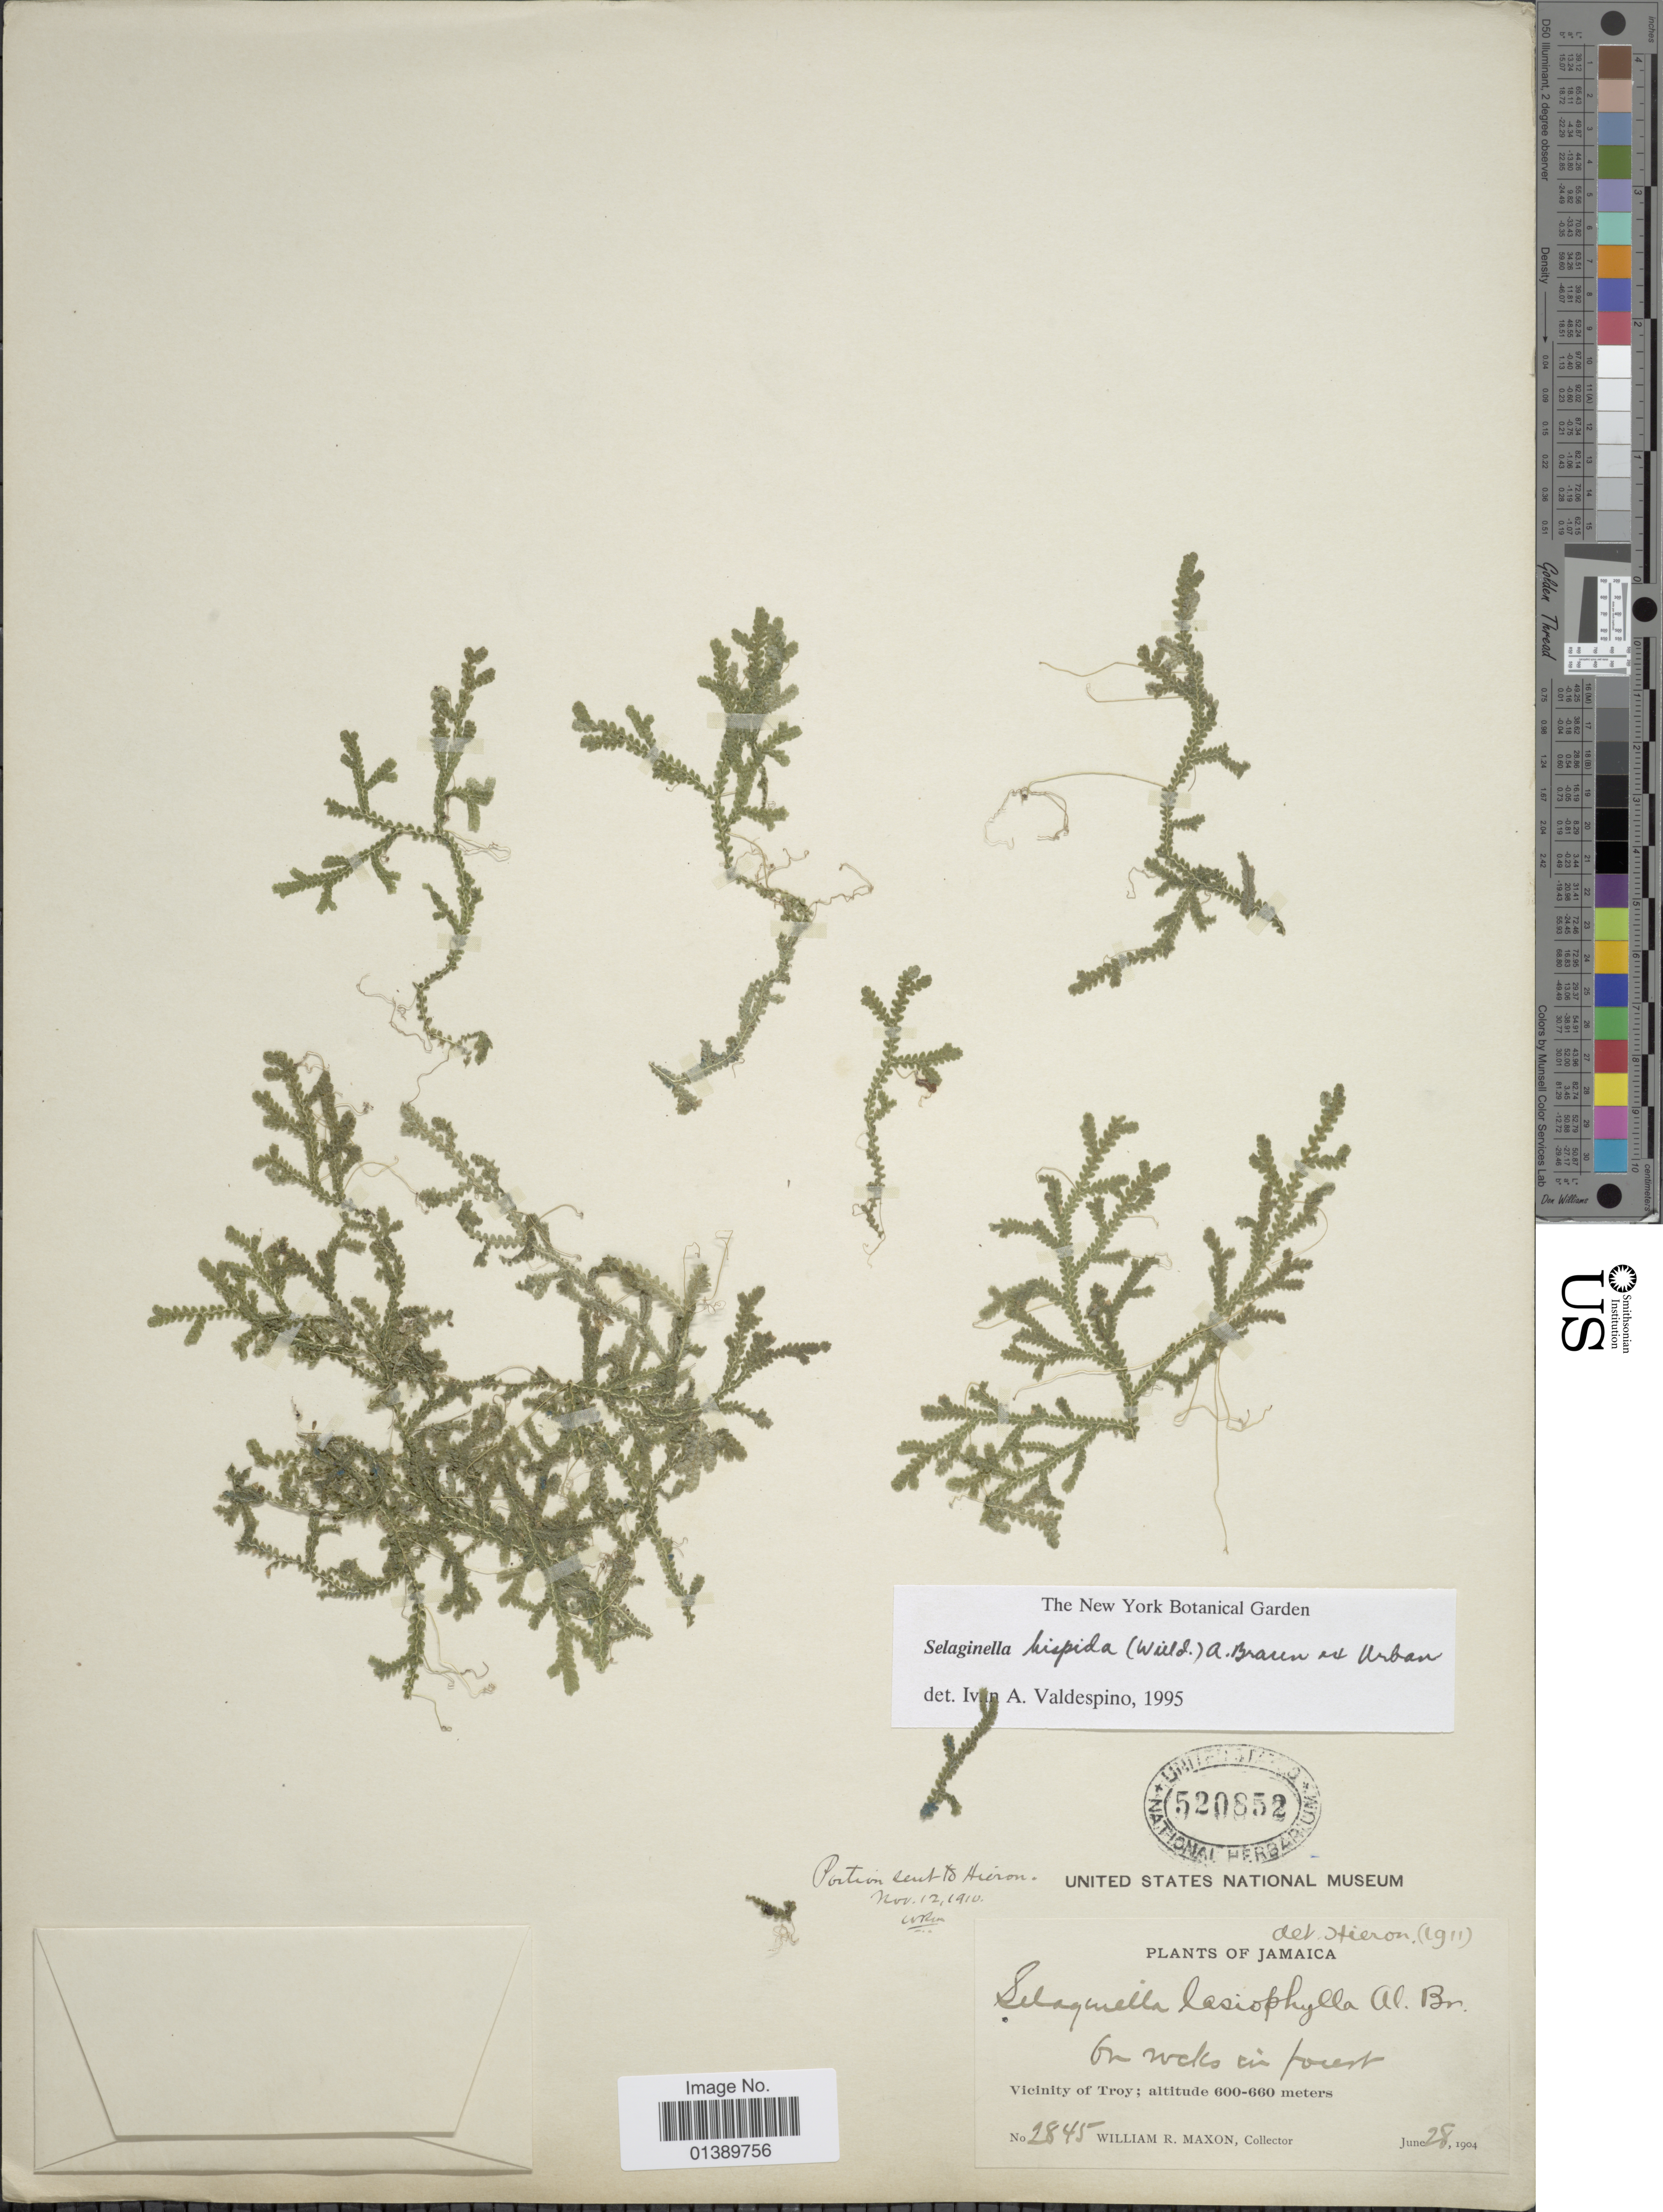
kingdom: Plantae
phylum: Tracheophyta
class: Lycopodiopsida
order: Selaginellales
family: Selaginellaceae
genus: Selaginella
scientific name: Selaginella hispida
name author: (Willd.) A. Br. ex Urb.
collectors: W. R. Maxon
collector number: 2845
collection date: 1904-06-28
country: Jamaica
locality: Vicinity of Troy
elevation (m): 600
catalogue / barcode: US 520852